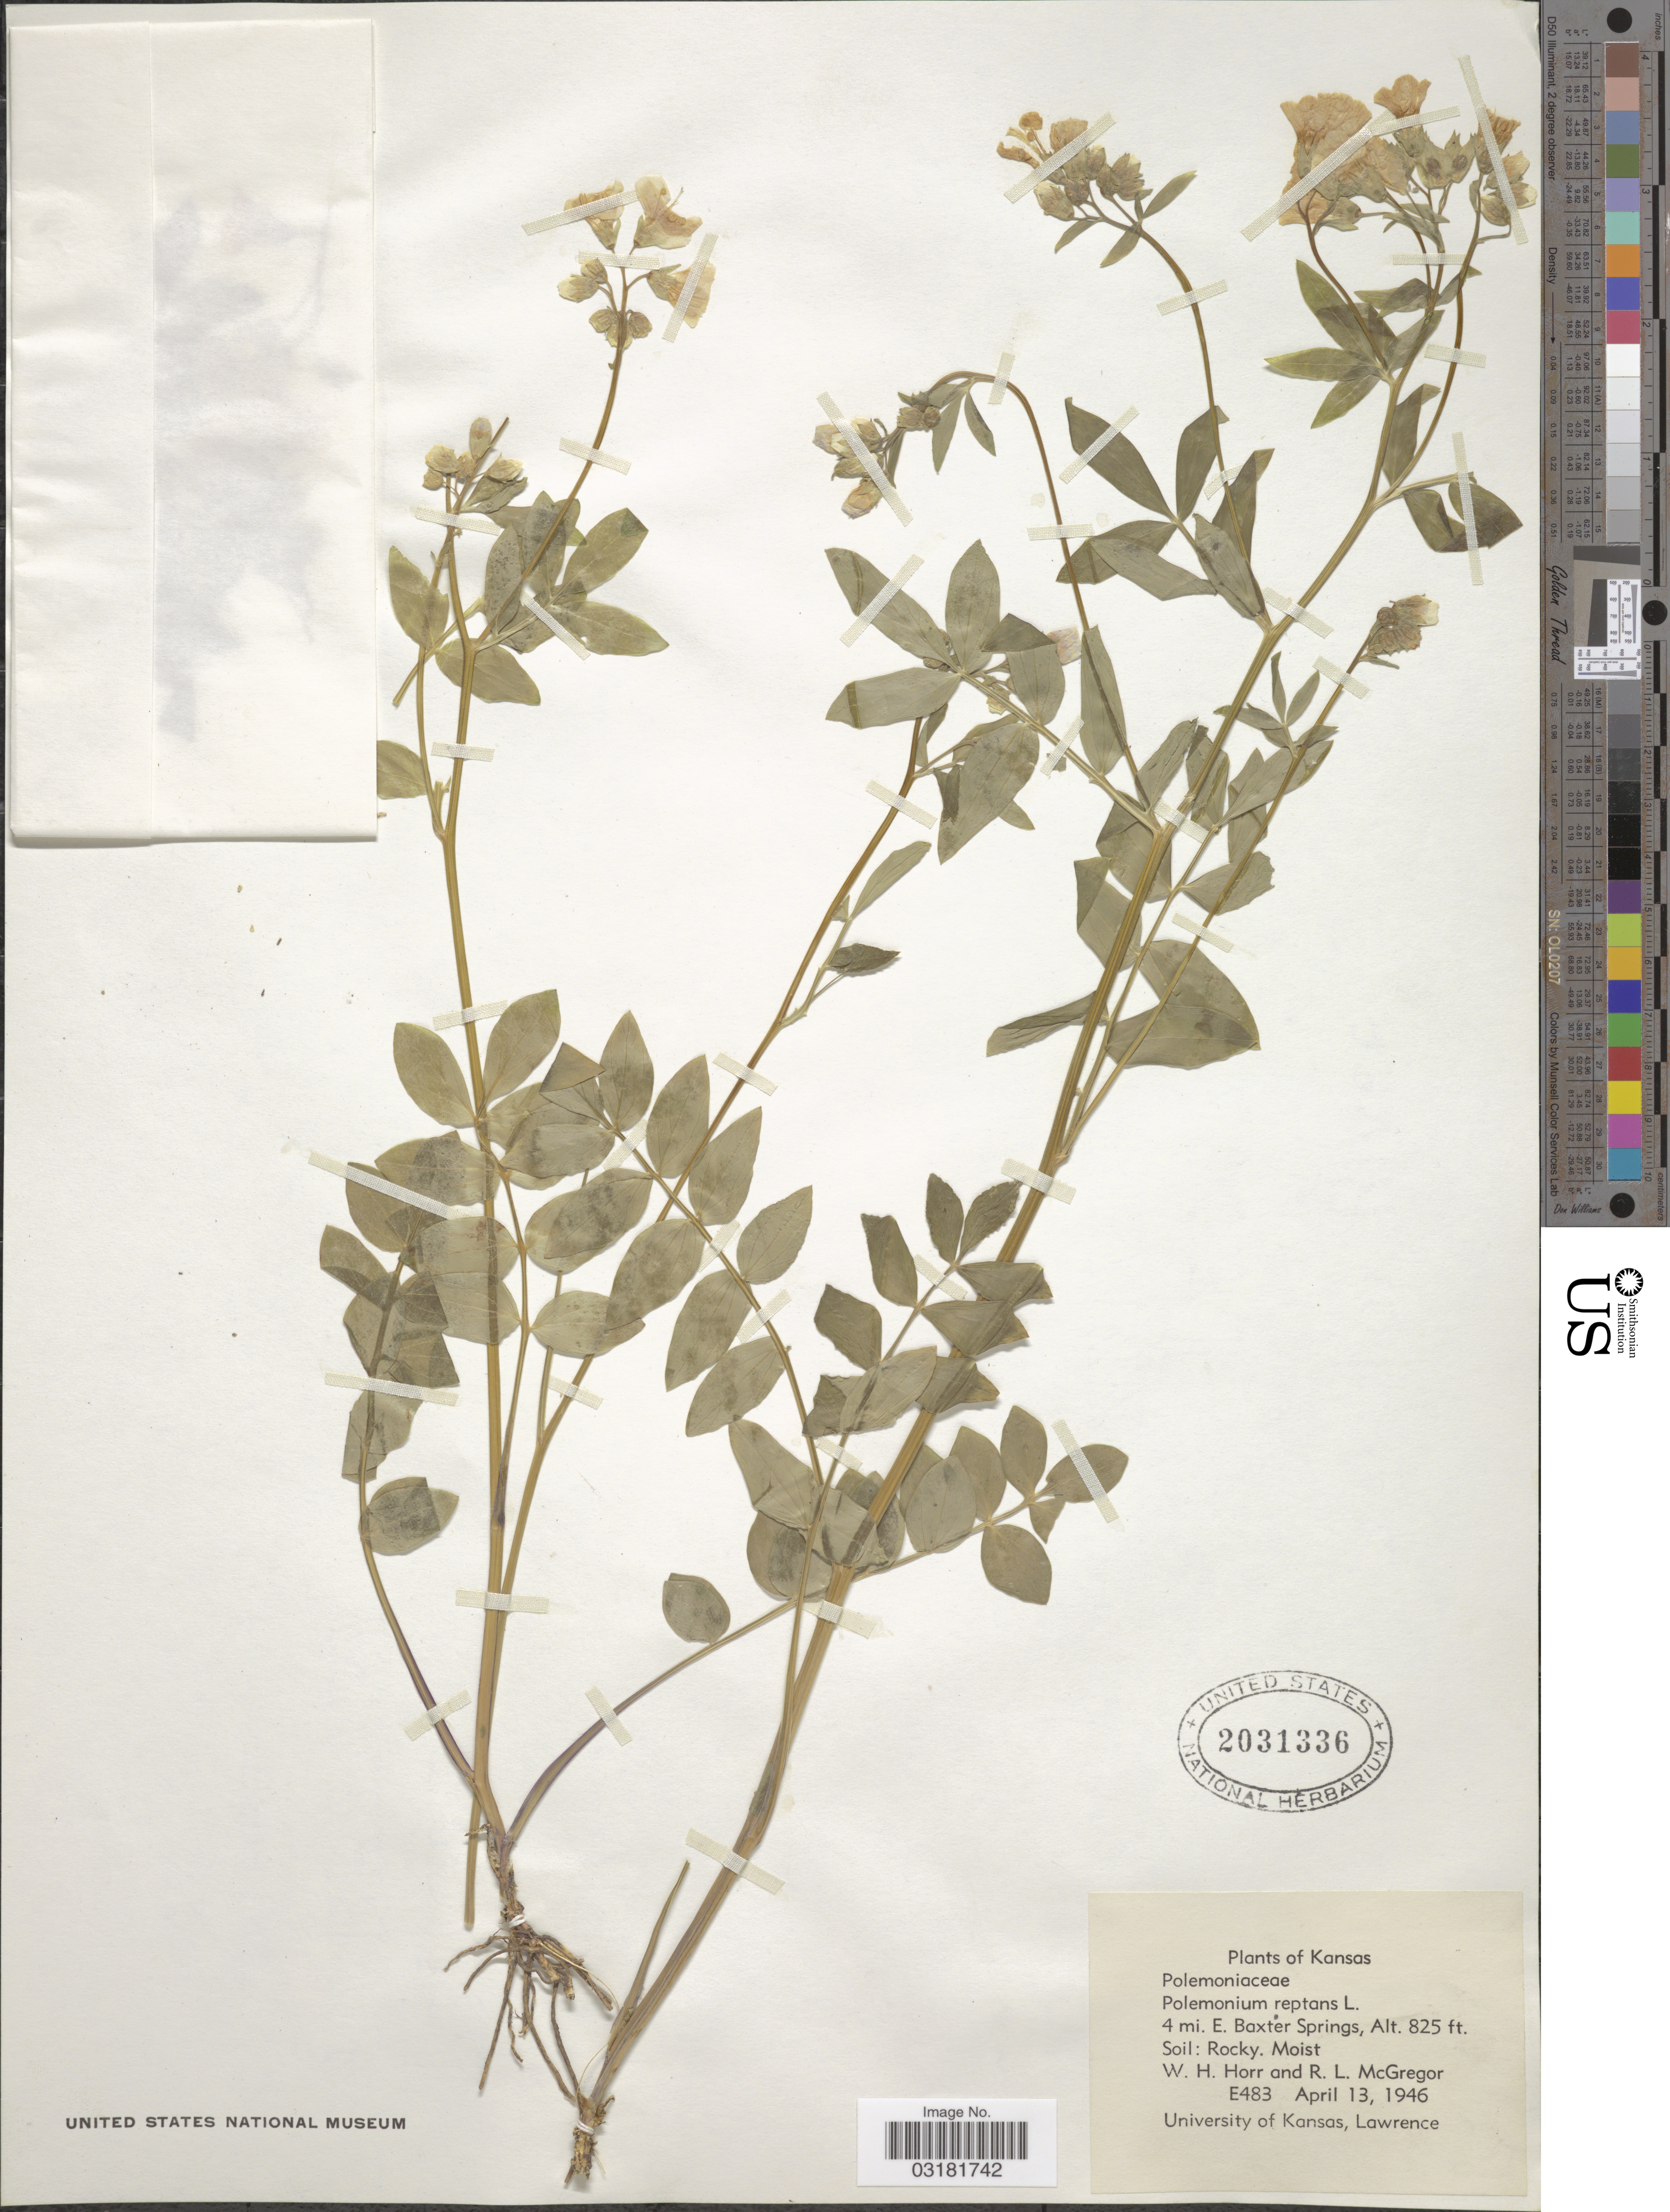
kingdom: Plantae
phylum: Tracheophyta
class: Magnoliopsida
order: Ericales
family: Polemoniaceae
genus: Polemonium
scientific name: Polemonium reptans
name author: L.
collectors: W. H. Horr & R. McGregor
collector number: E483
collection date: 1946-04-13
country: United States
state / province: Kansas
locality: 4 mi. E. Baxter Springs.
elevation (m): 251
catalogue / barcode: US 2031336